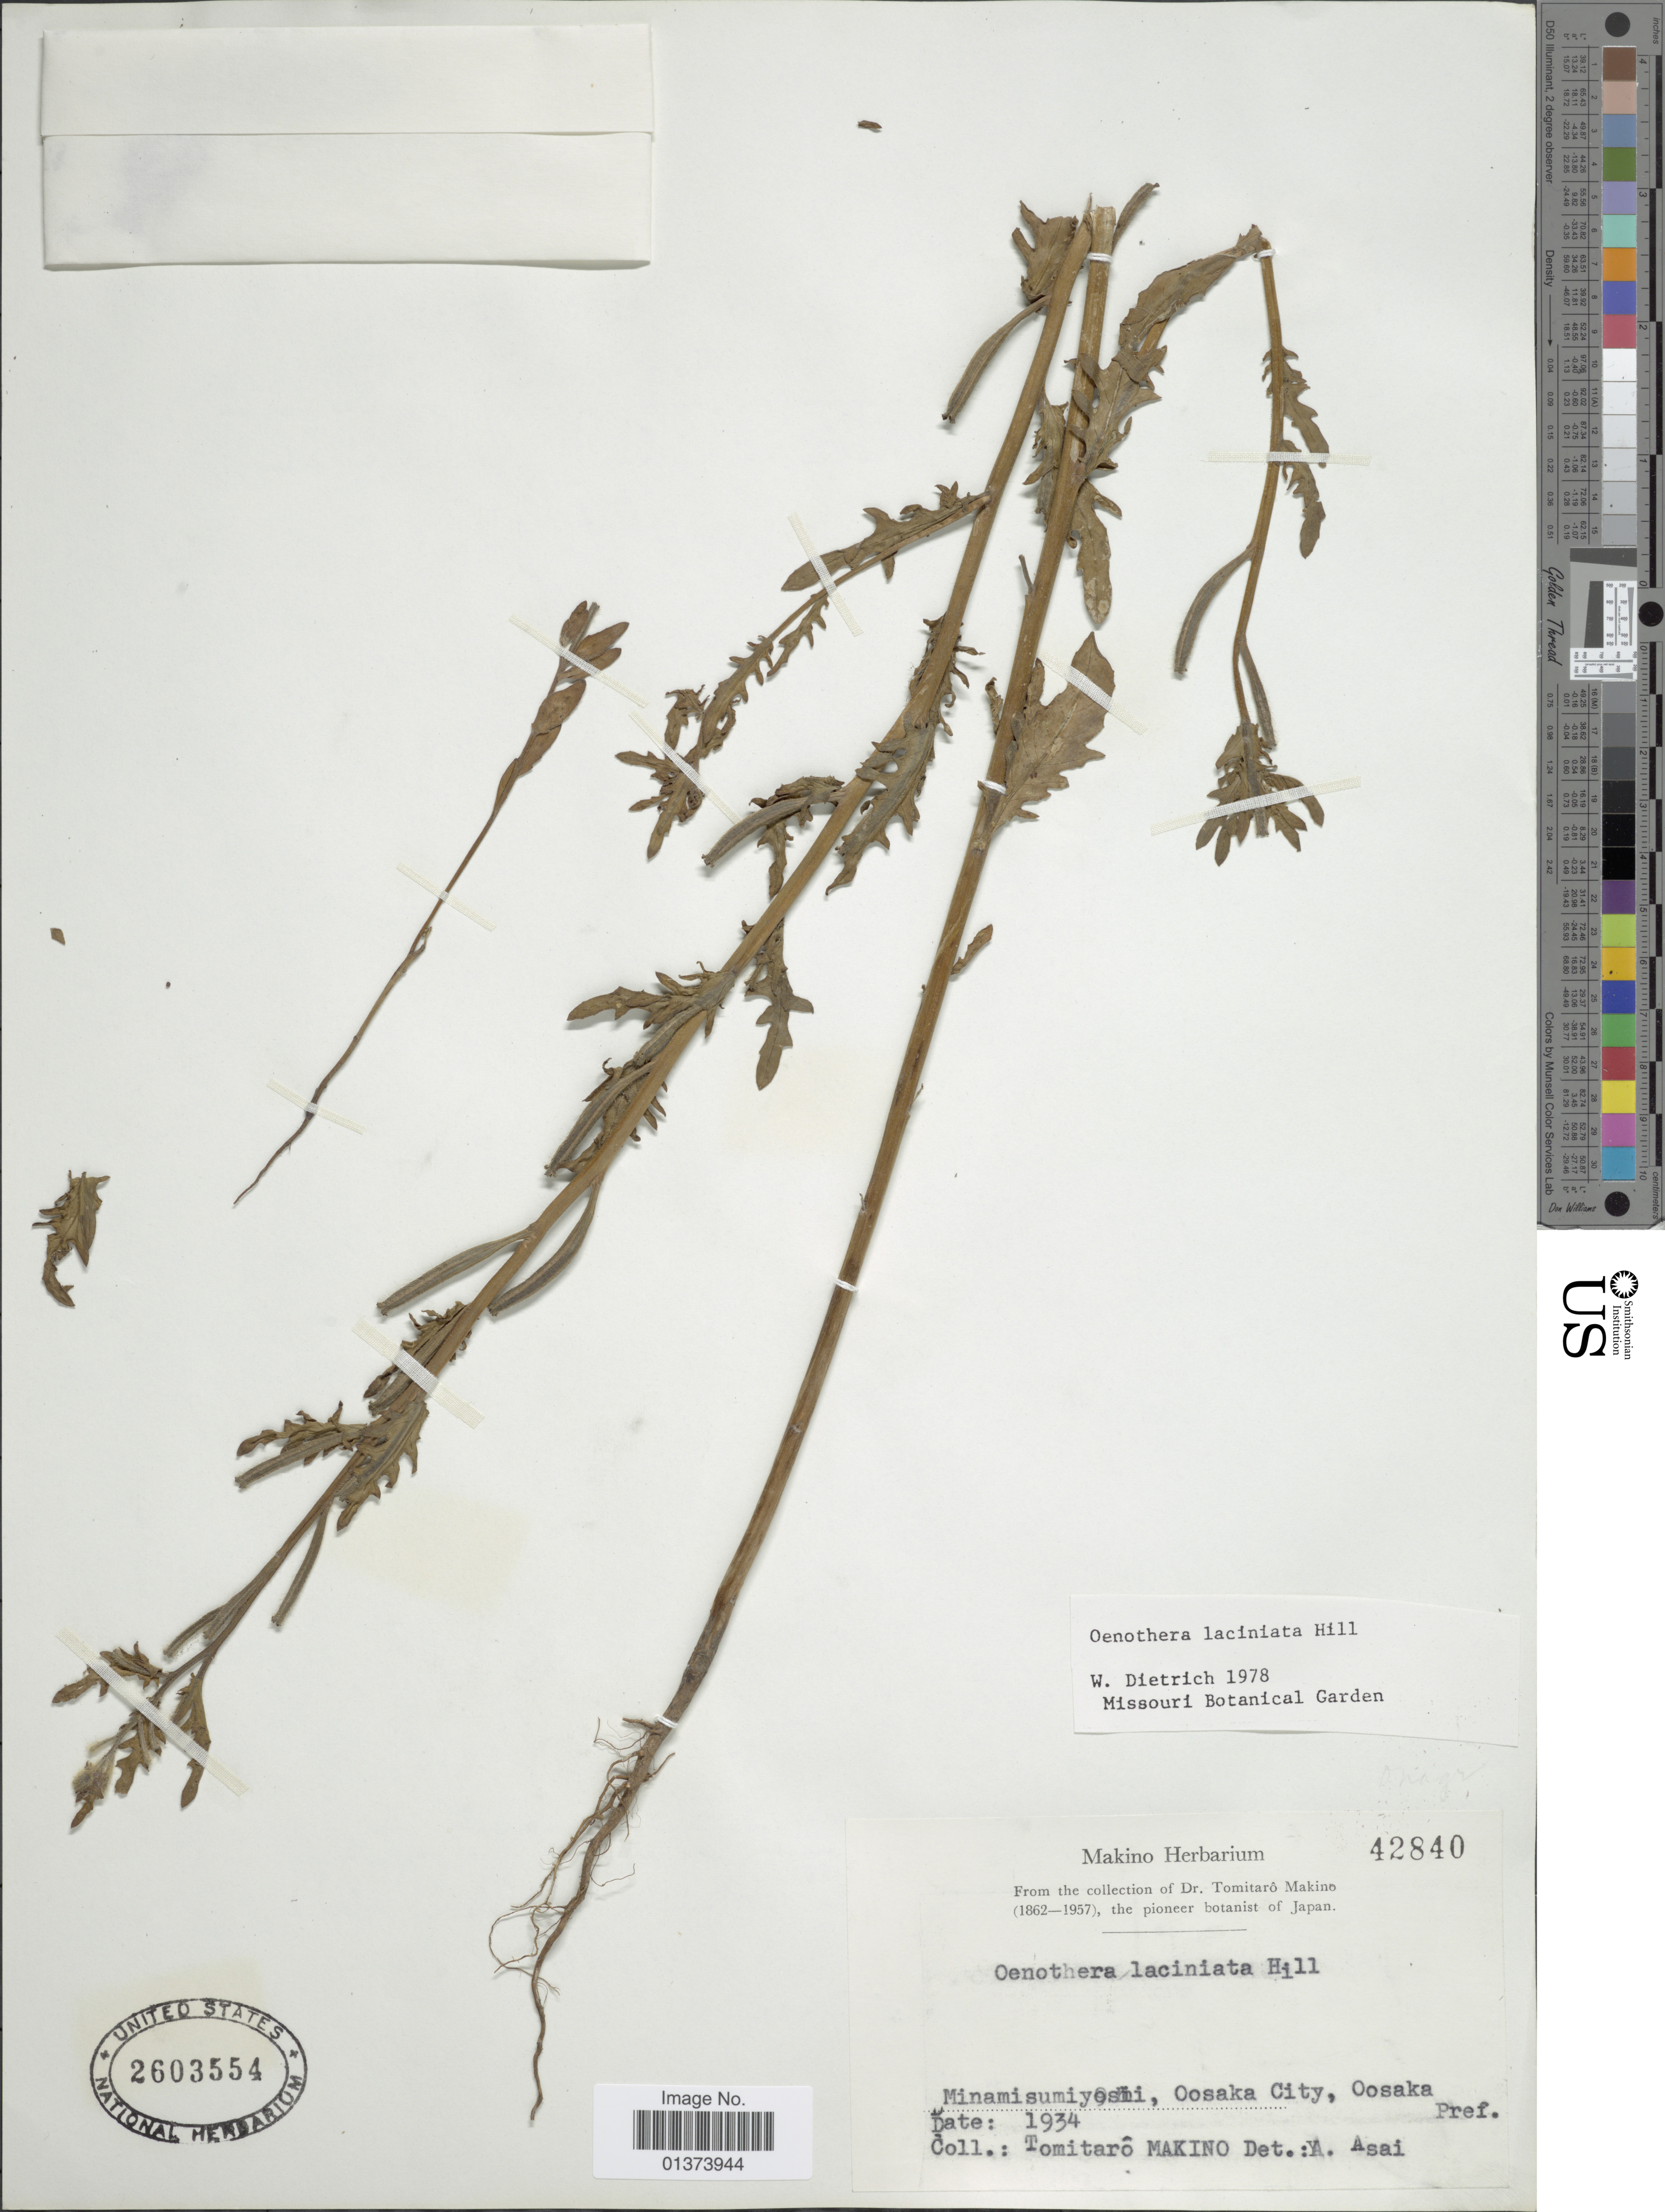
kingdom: Plantae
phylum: Tracheophyta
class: Magnoliopsida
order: Myrtales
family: Onagraceae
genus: Oenothera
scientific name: Oenothera laciniata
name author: Hill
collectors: T. Makino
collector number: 42840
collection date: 1934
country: Japan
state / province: Osaka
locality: Minamisumiyoshi, Ooasaka City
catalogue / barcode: US 2603554